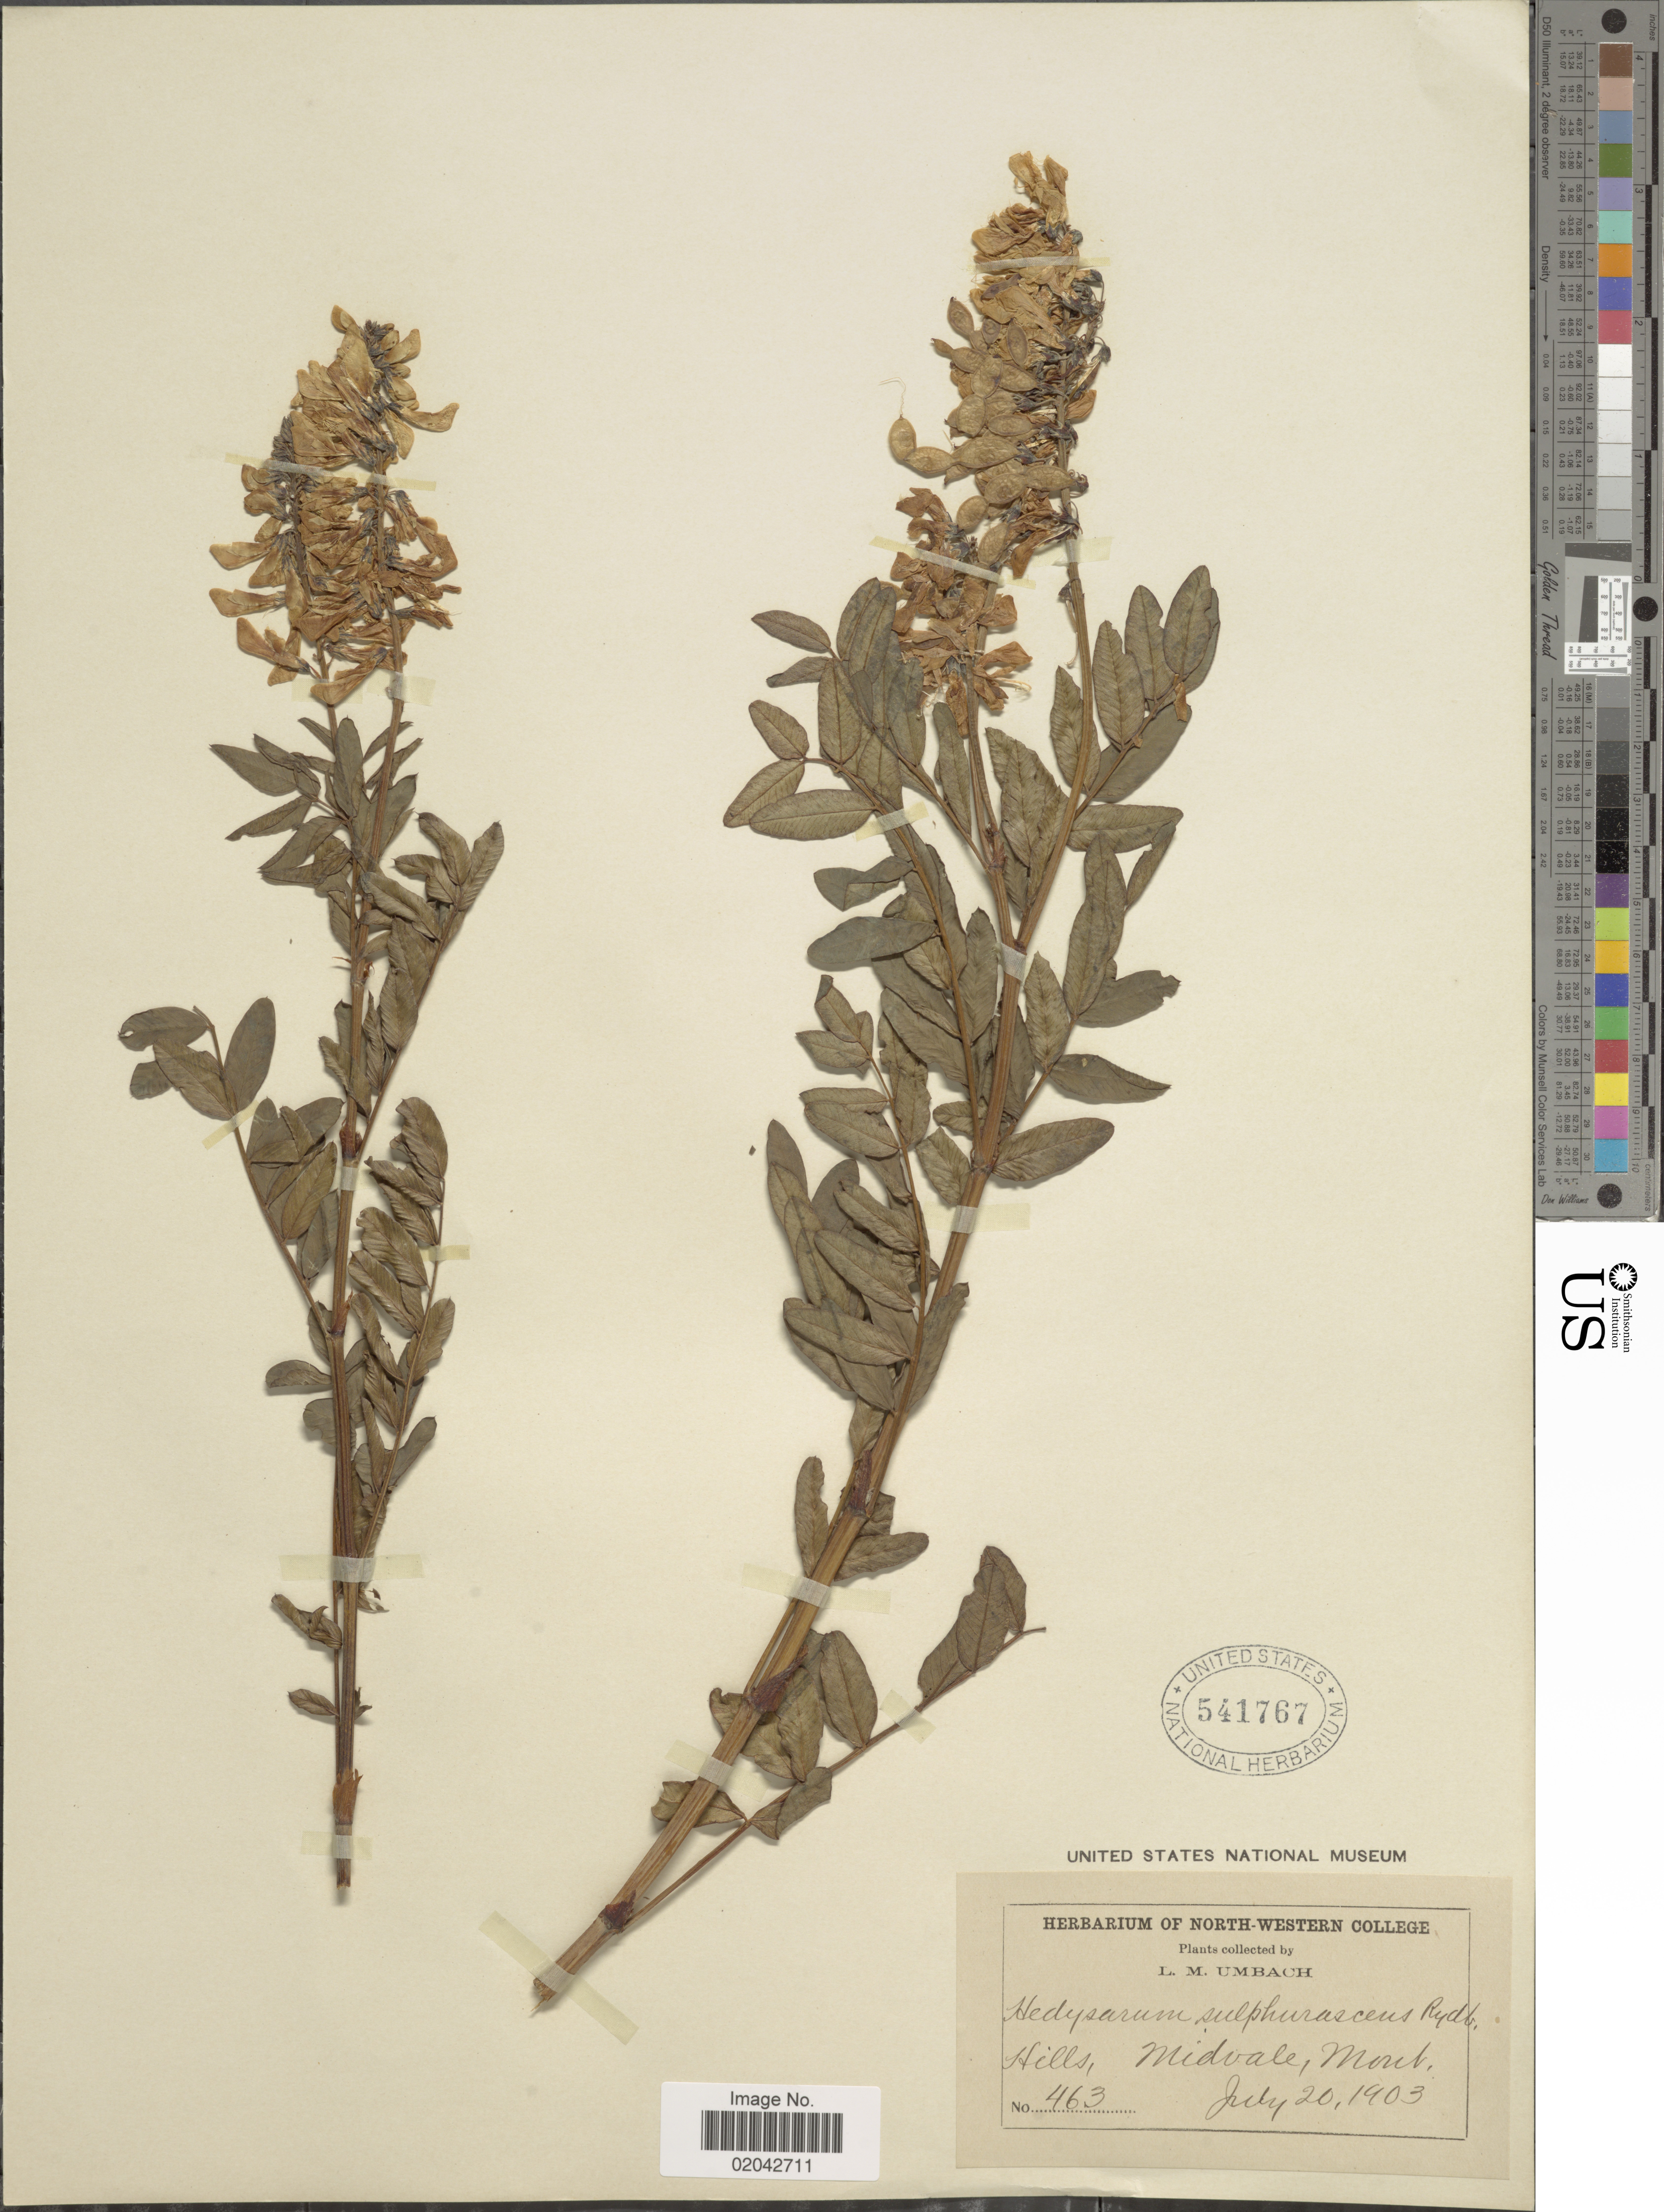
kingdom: Plantae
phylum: Tracheophyta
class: Magnoliopsida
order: Fabales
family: Fabaceae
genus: Hedysarum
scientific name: Hedysarum sulphurescens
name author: Rydb.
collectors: L. M. Umbach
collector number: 463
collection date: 1903-07-20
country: United States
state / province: Montana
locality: Hills, Midvale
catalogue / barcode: US 541767